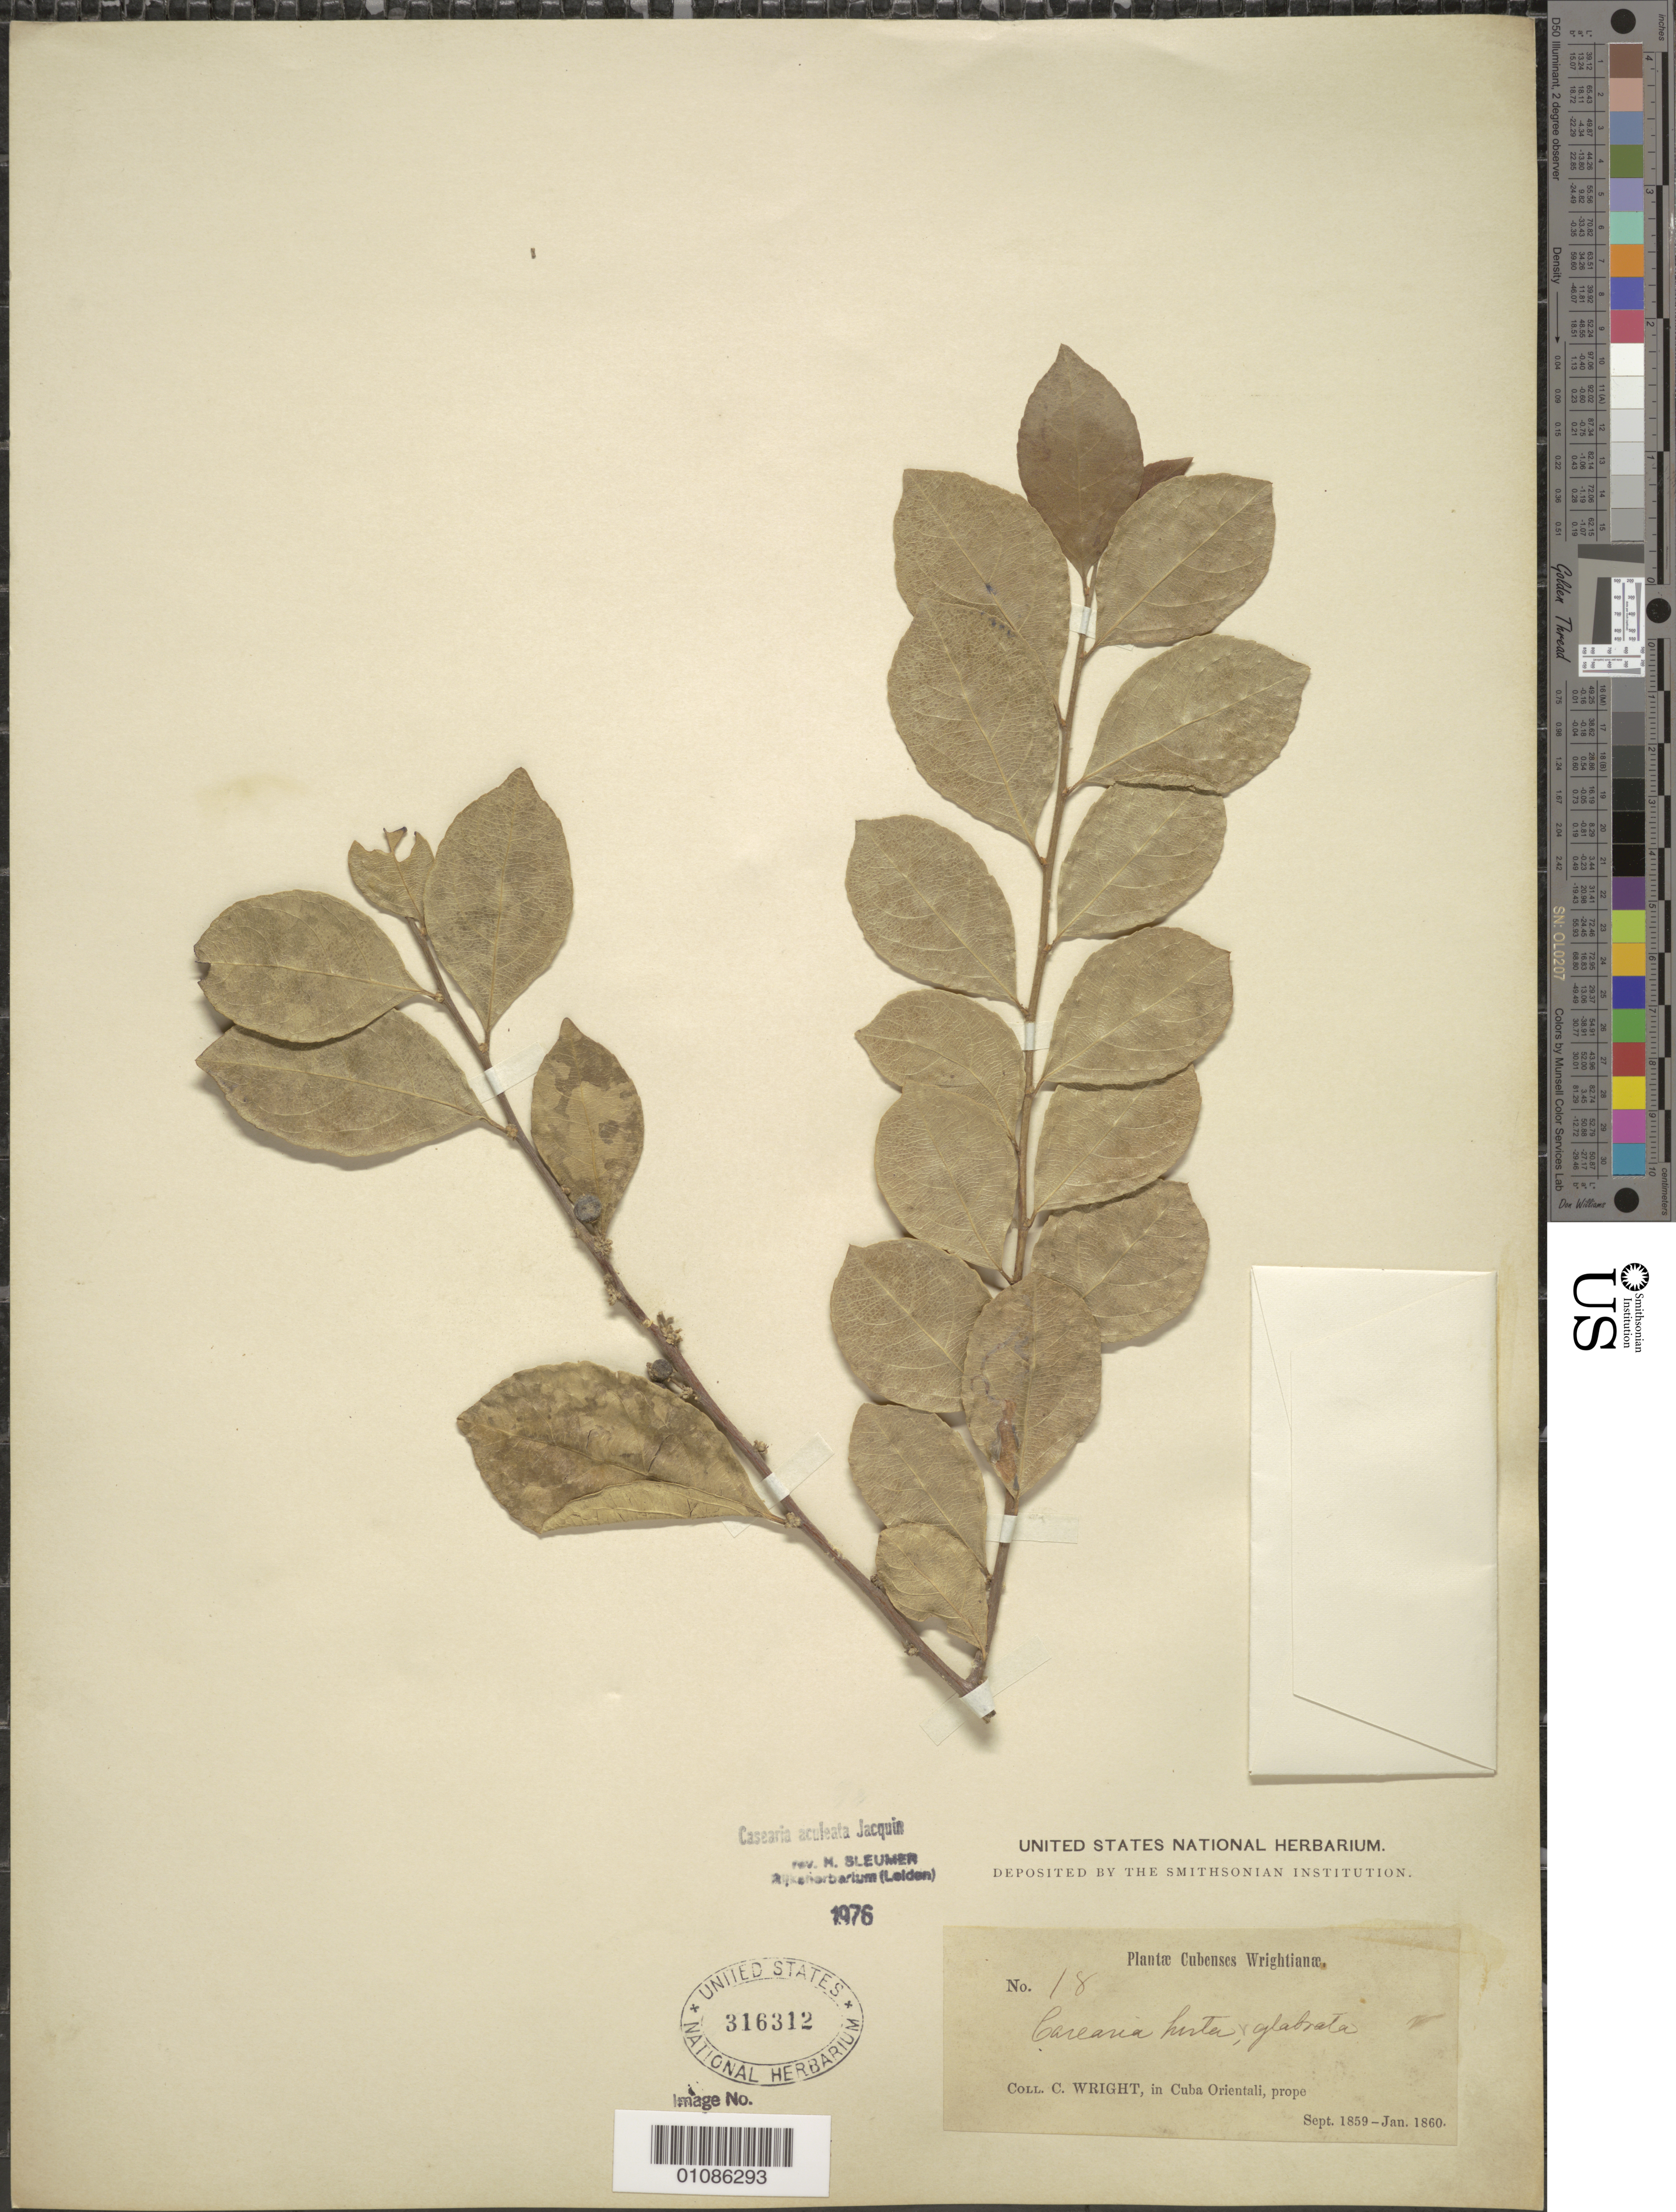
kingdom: Plantae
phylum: Tracheophyta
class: Magnoliopsida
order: Malpighiales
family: Salicaceae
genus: Casearia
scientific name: Casearia guianensis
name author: (Aubl.) Urb.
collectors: C. Wright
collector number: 18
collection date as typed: Sep 1859 to Jan 1860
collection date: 1859-09/1860-01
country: Cuba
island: Cuba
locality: Oriente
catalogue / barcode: US 316312